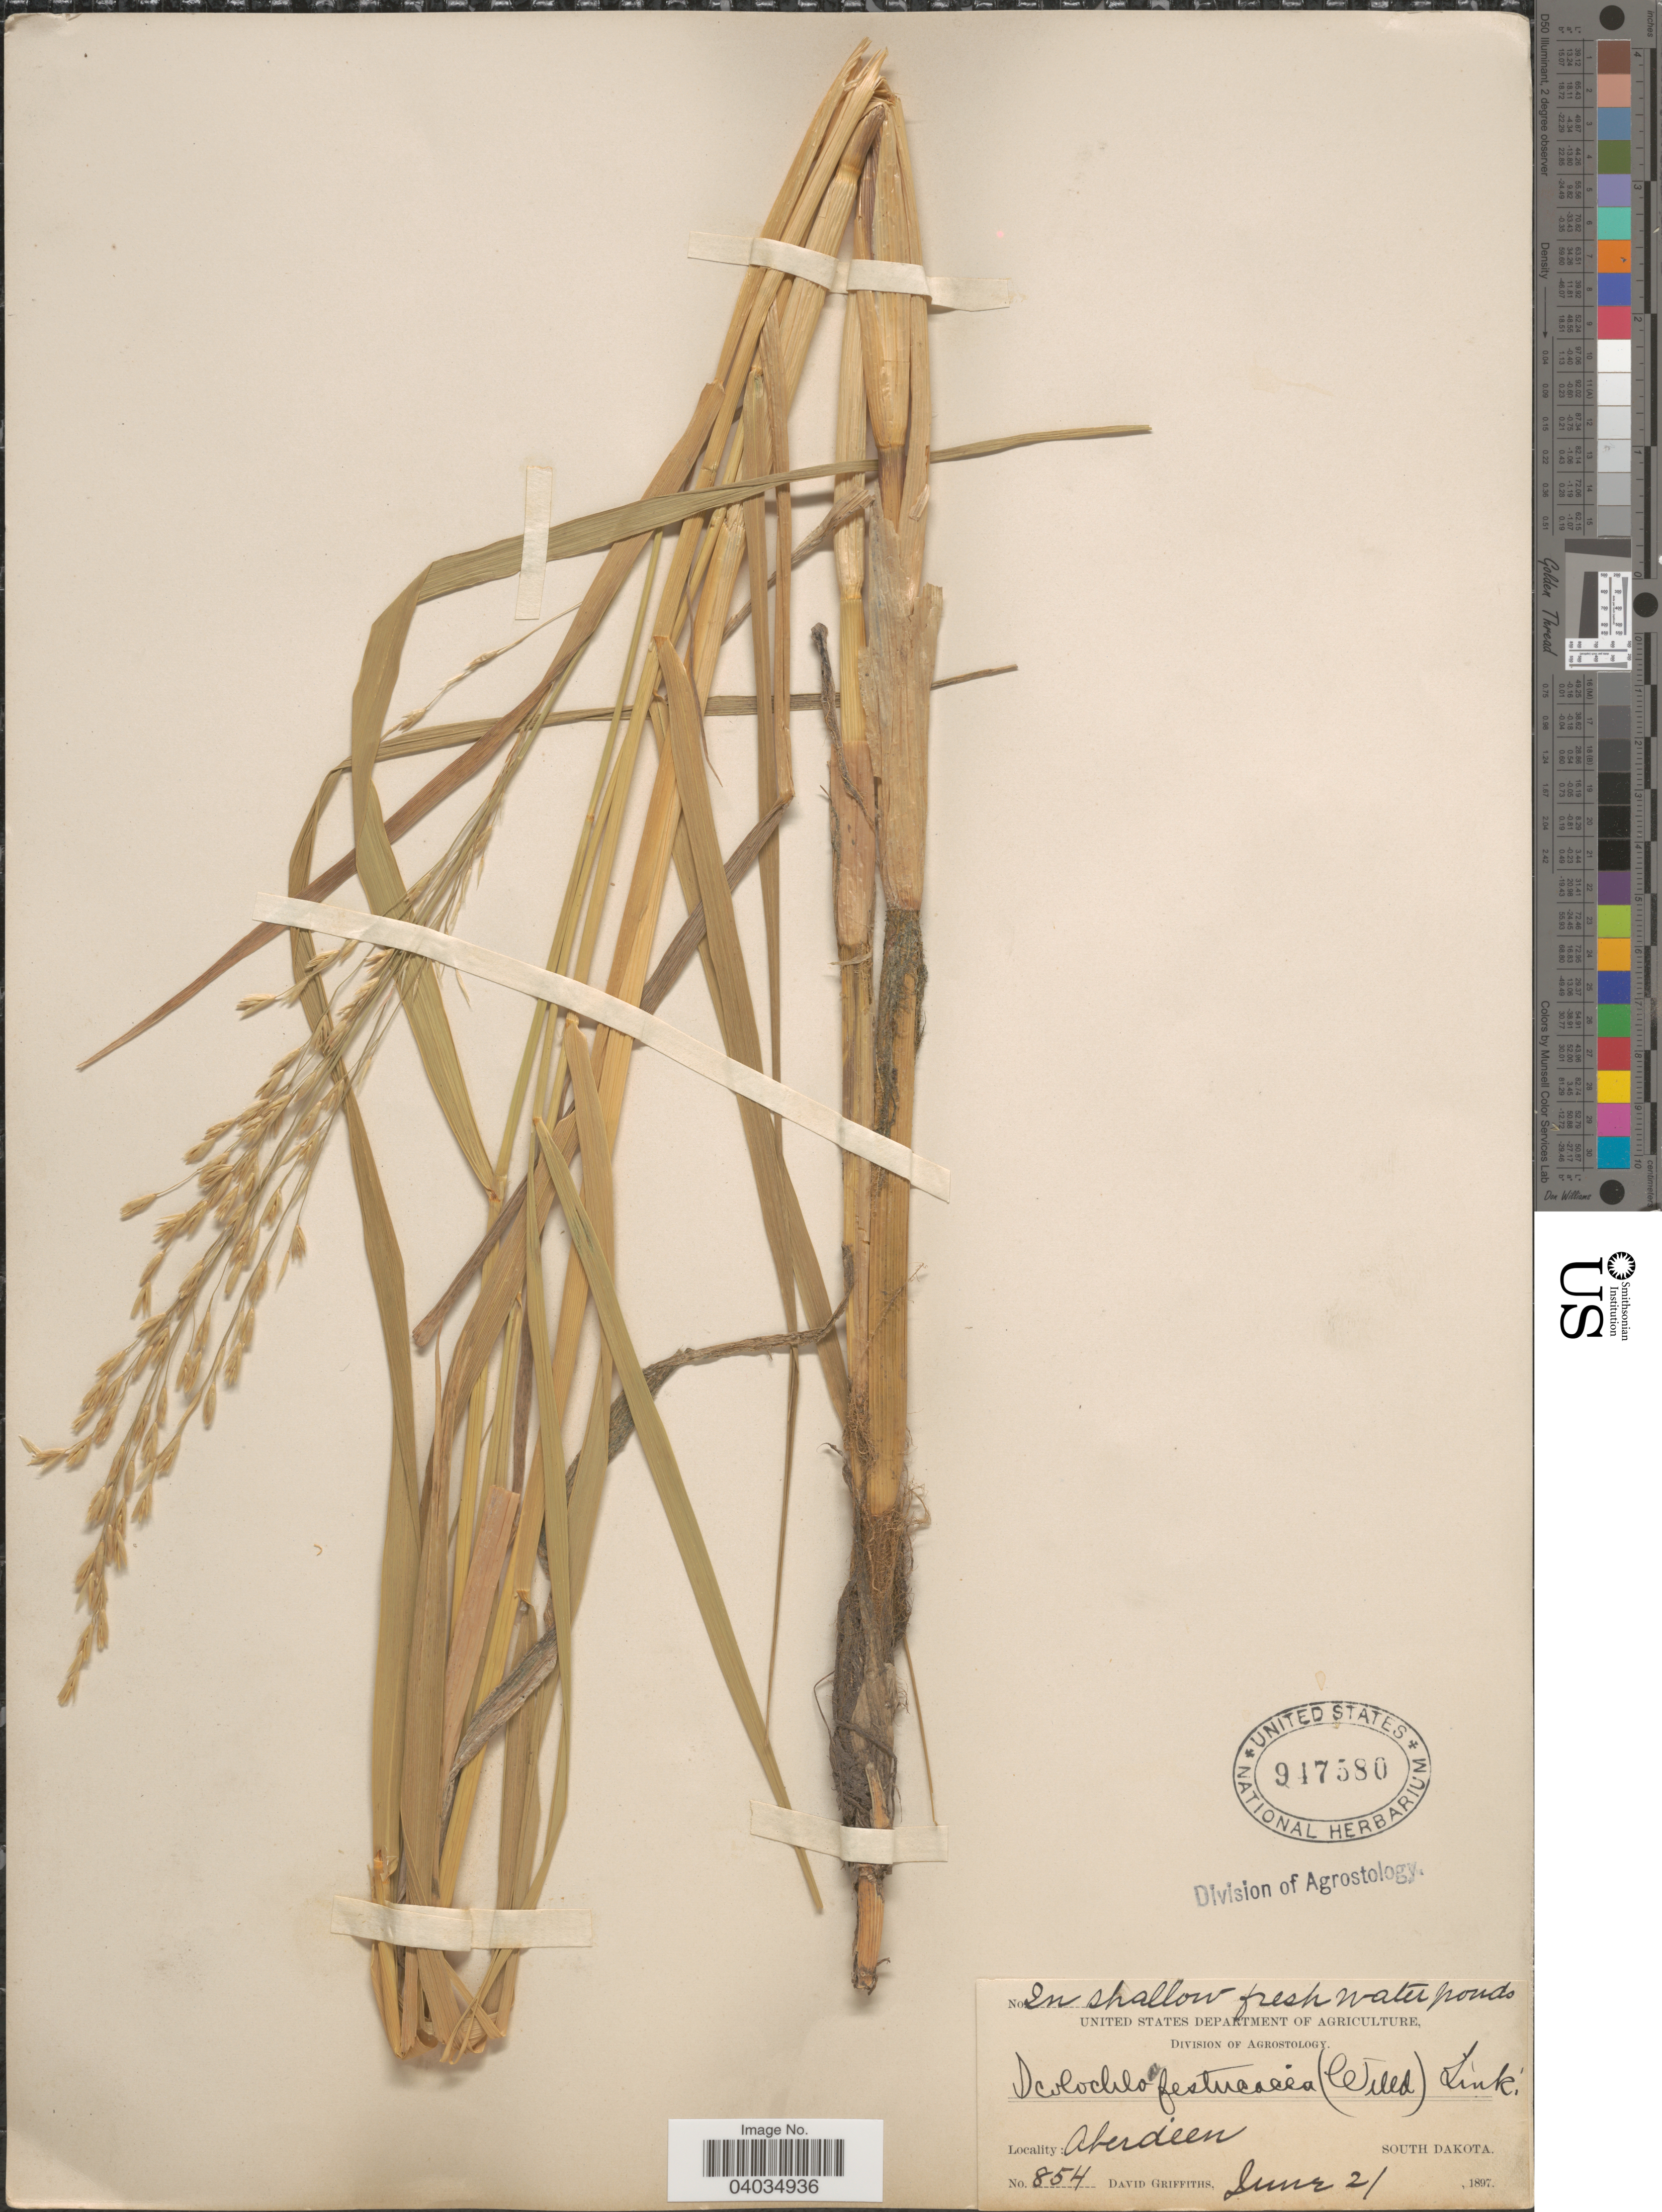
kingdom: Plantae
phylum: Tracheophyta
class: Liliopsida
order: Poales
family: Poaceae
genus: Scolochloa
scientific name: Scolochloa festucacea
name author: (Willd.) Link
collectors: D. Griffiths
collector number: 854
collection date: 1897-06-21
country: United States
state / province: South Dakota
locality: Aberdeen.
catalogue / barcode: US 947580